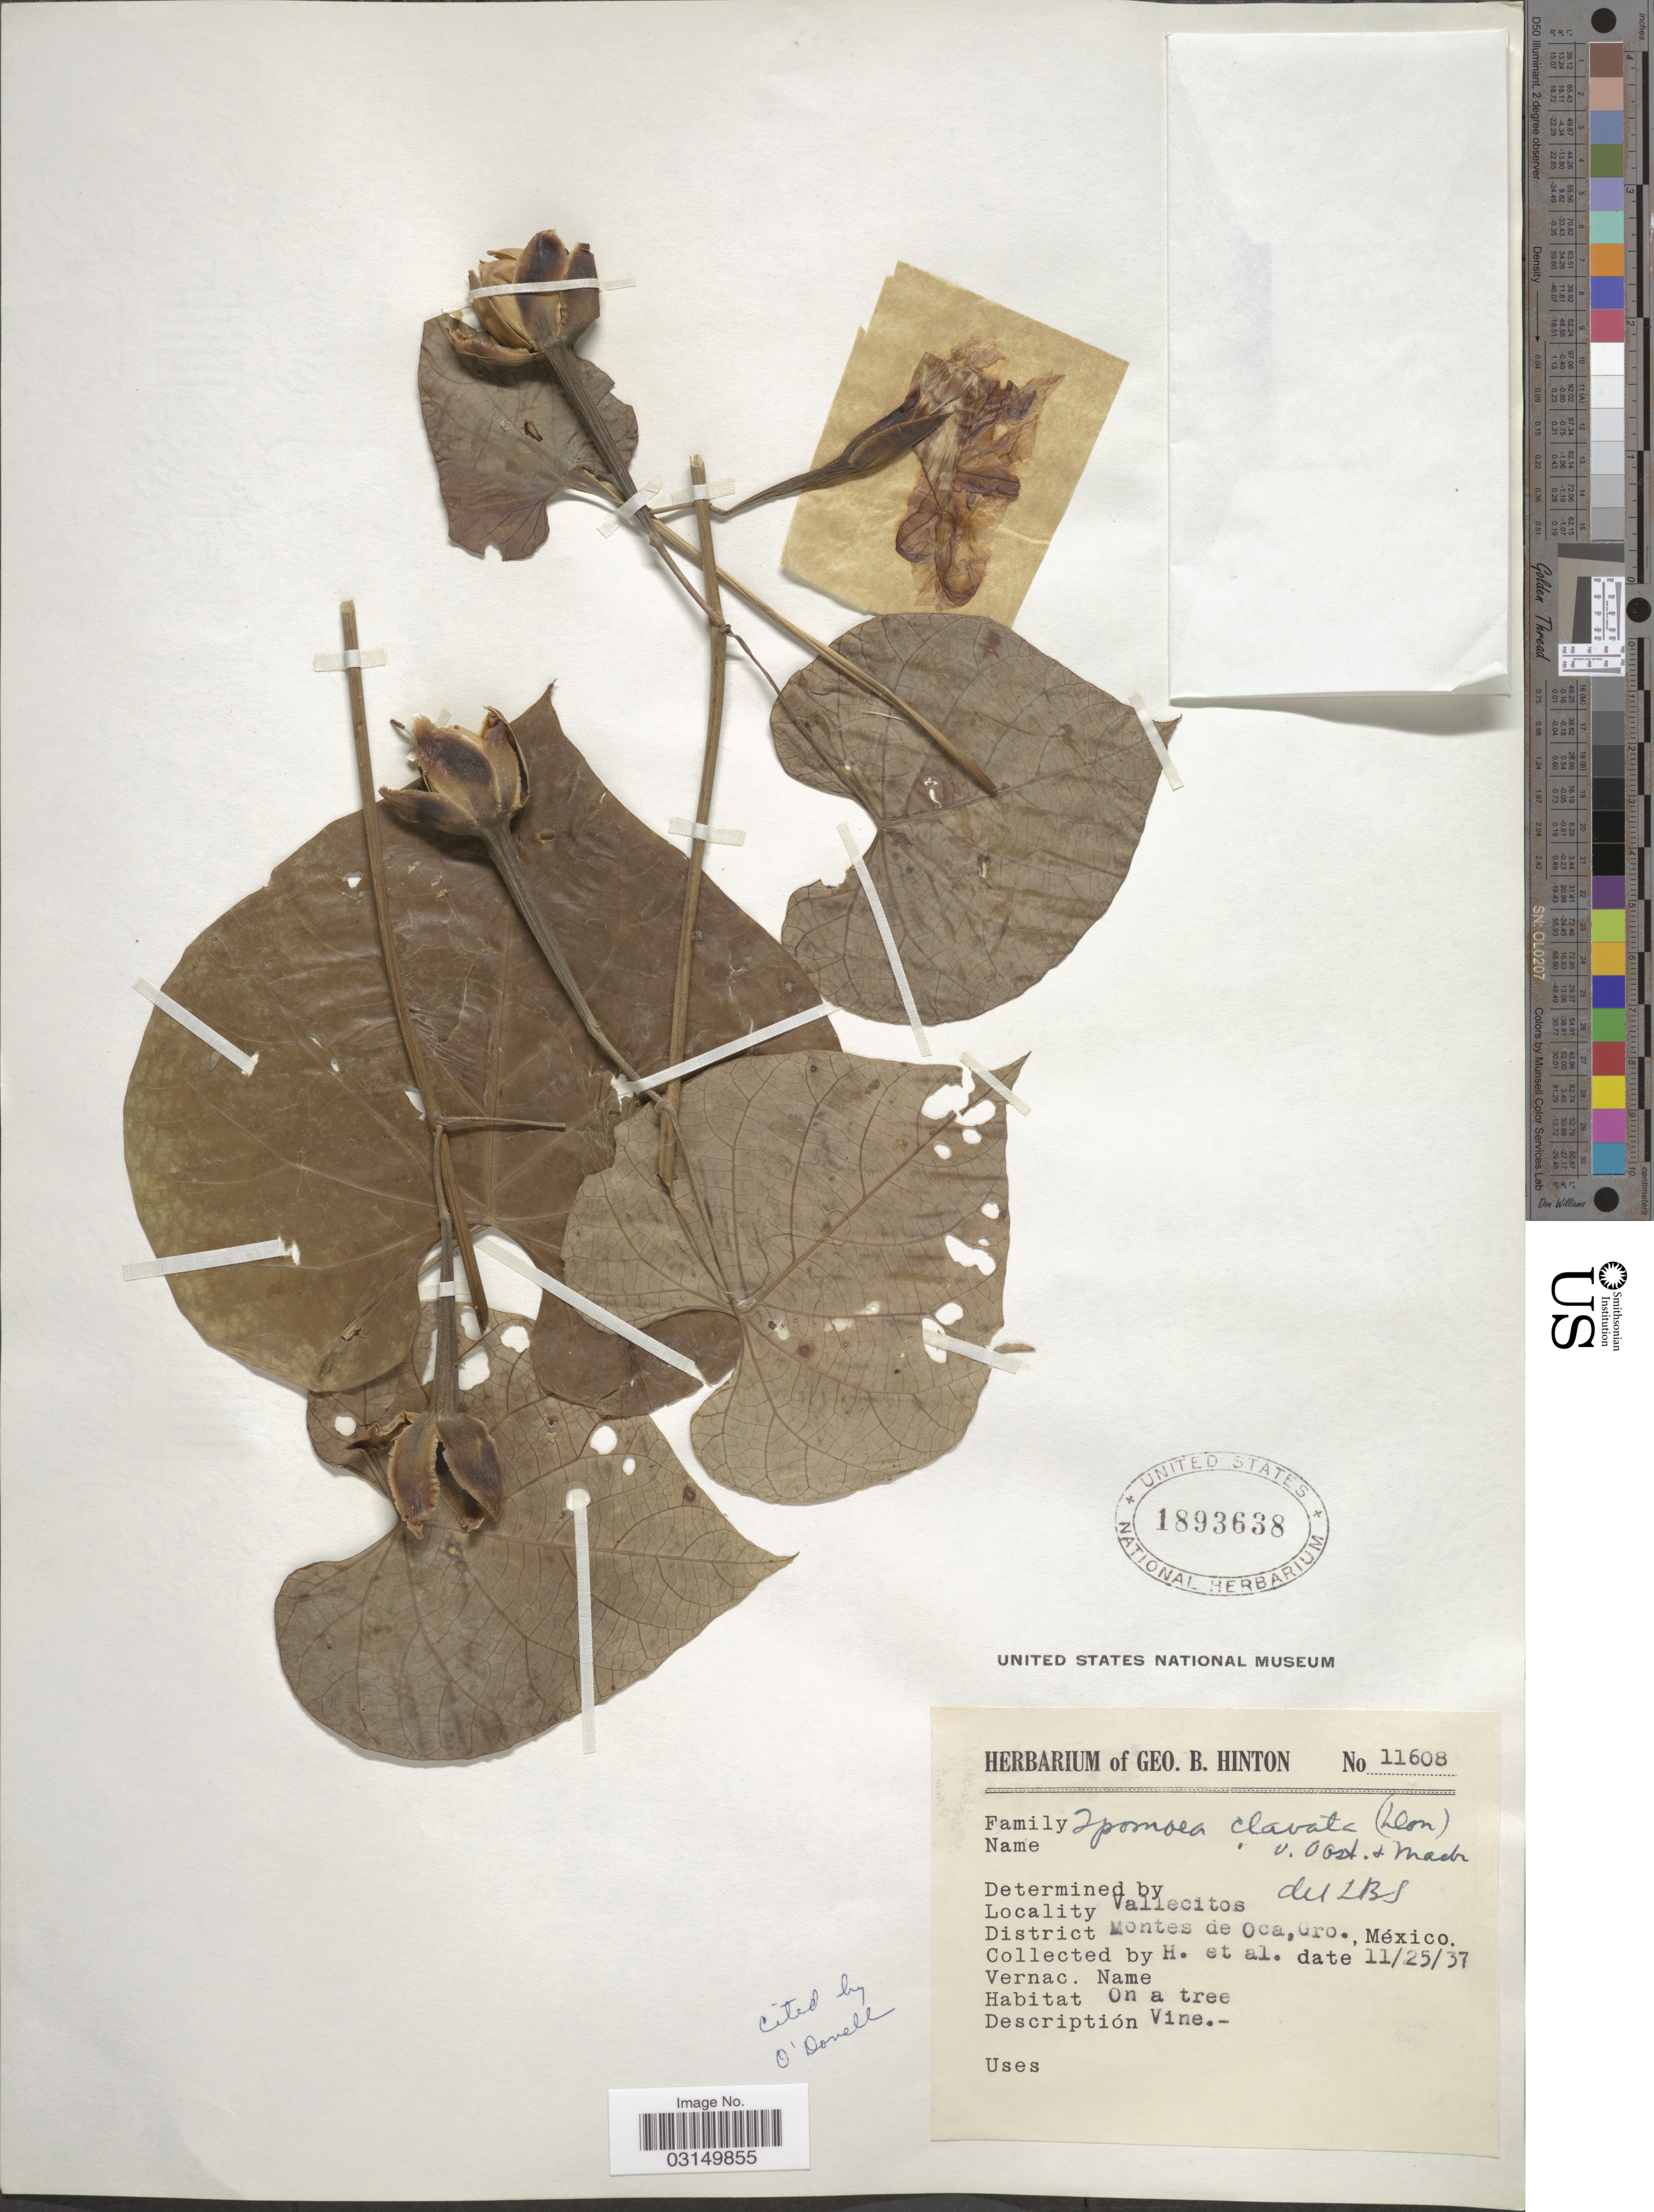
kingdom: Plantae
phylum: Tracheophyta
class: Magnoliopsida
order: Solanales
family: Convolvulaceae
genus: Ipomoea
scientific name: Ipomoea clavata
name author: (G. Don) J.F. Macbr.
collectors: G. B. Hinton & et al.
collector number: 11608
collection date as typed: Transcribed d/m/y: 25/11/37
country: Mexico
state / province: Guerrero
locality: Vallecitos, District Montes de Ora, Gro., México.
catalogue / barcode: US 1893638